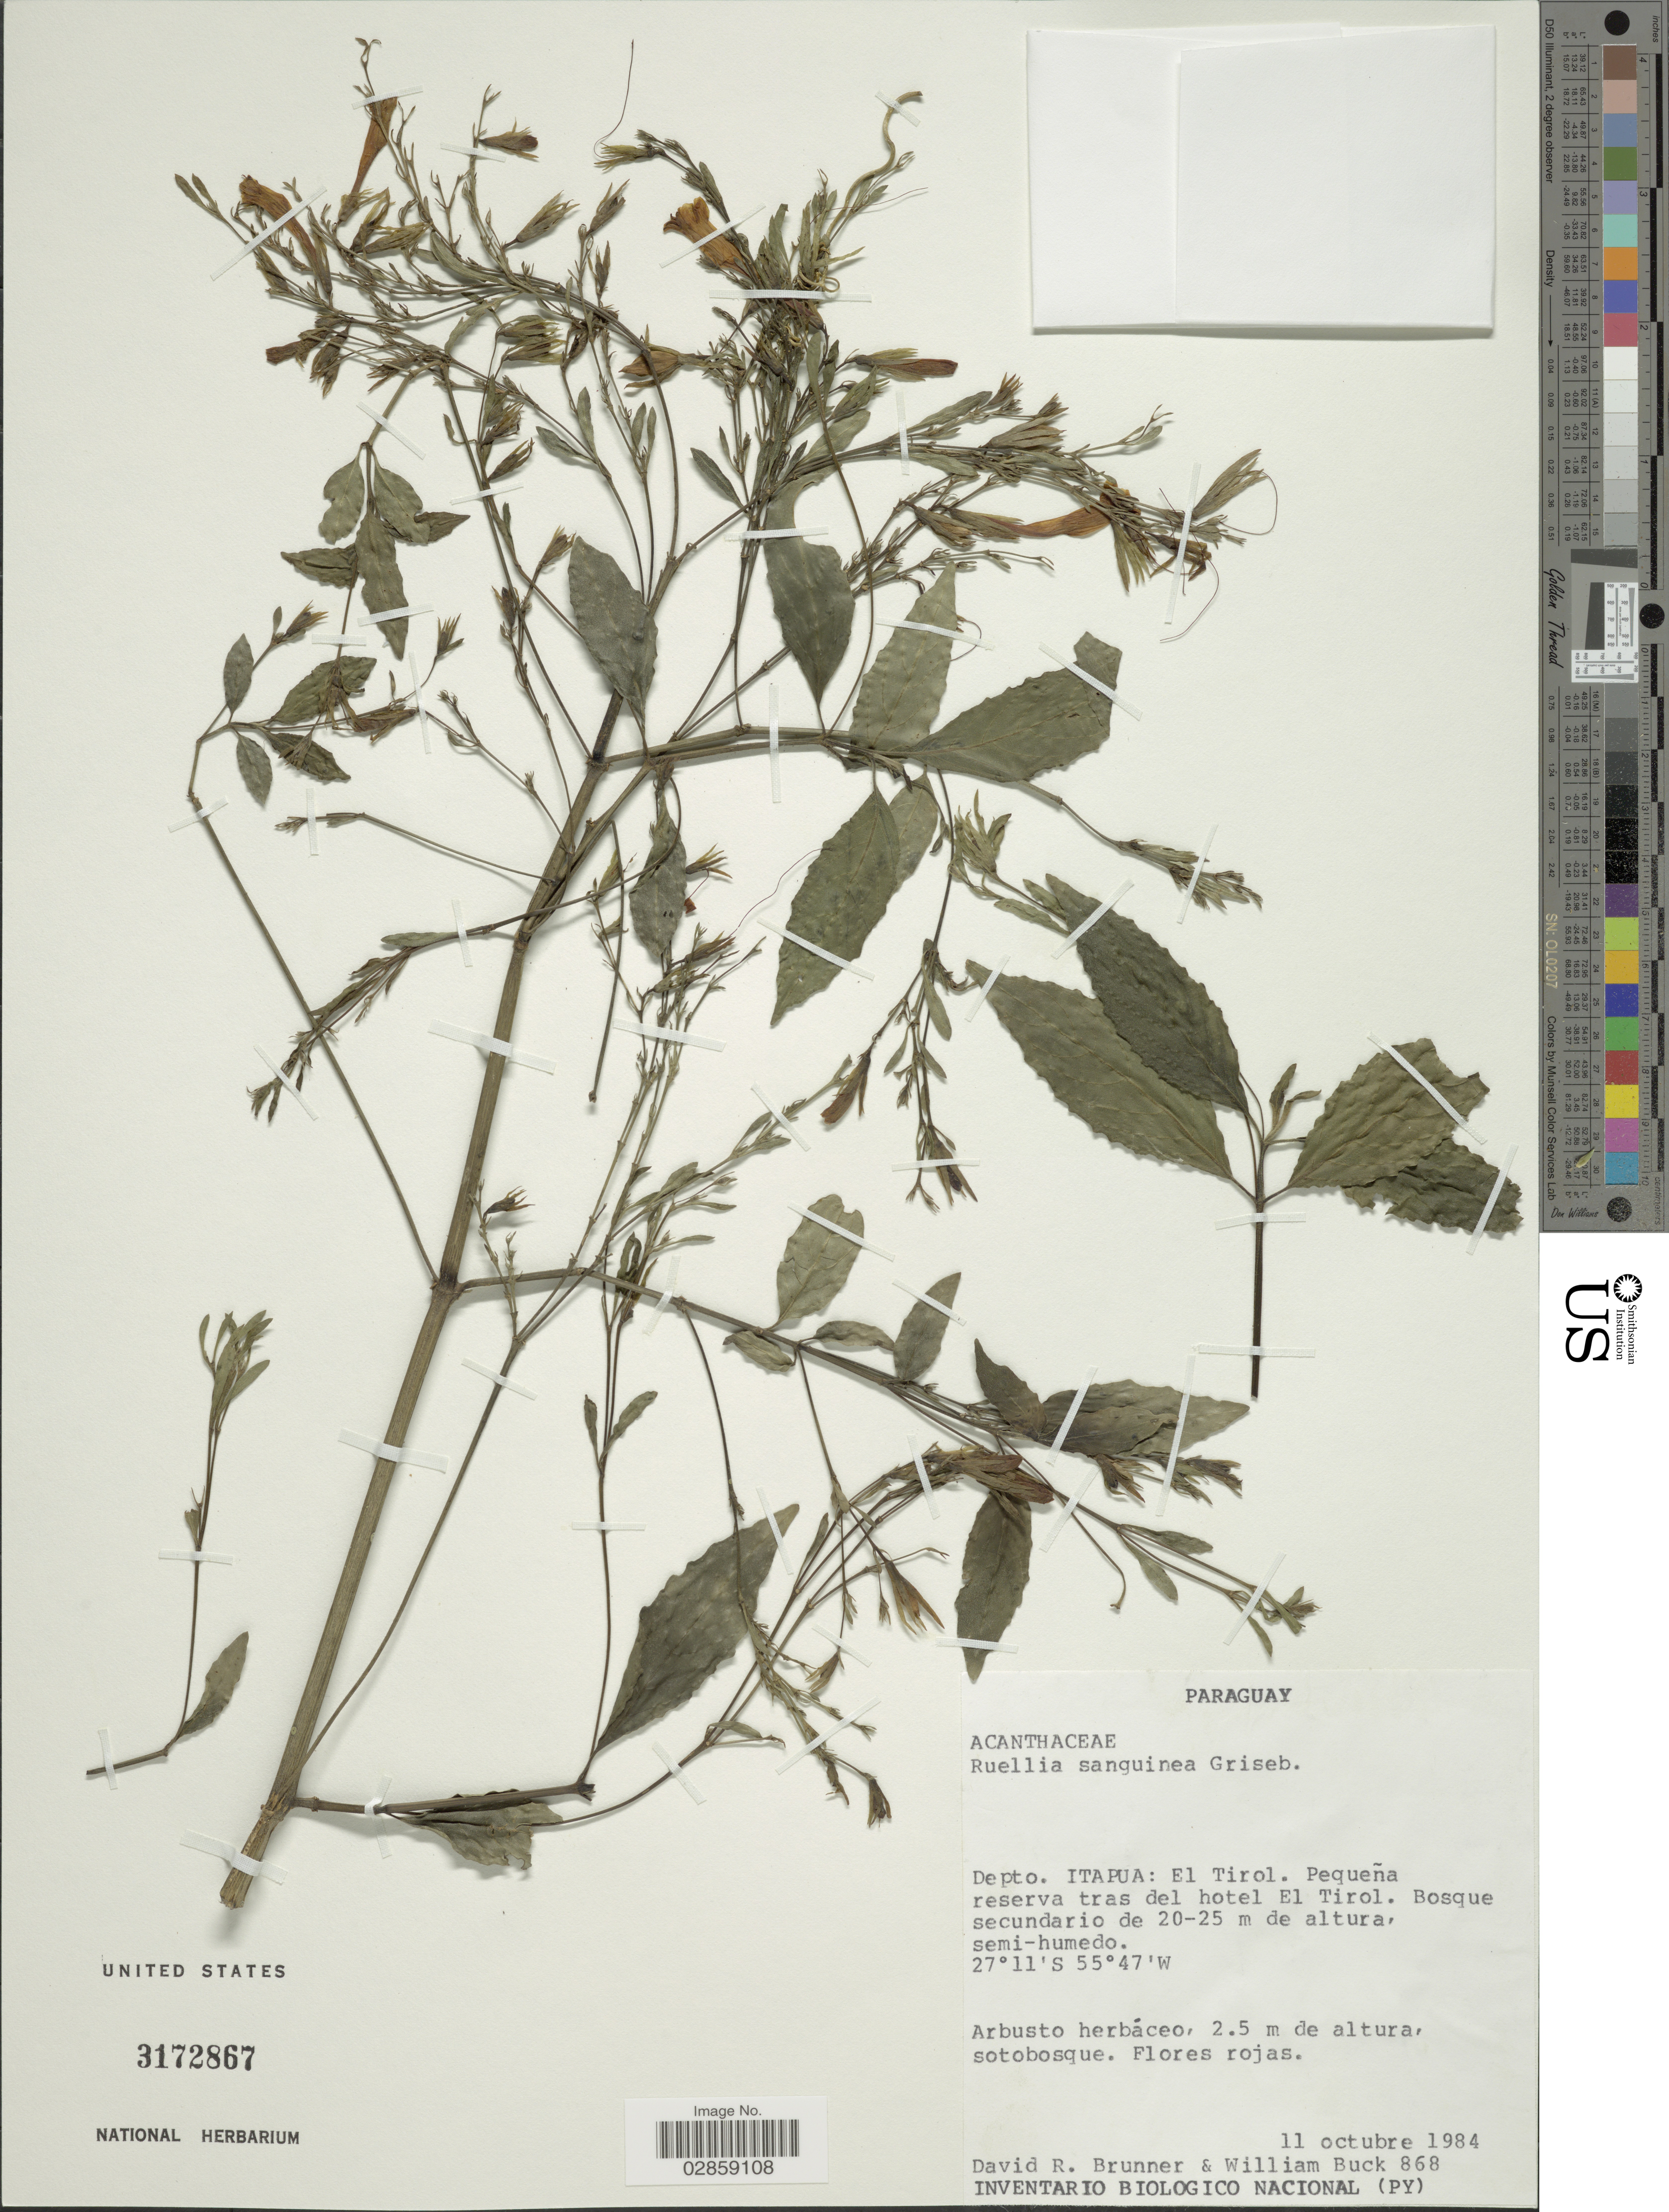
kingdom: Plantae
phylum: Tracheophyta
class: Magnoliopsida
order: Lamiales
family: Acanthaceae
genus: Ruellia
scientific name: Ruellia angustiflora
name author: (Nees) Lindau ex Rambo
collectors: D. R. Brunner & W. Buck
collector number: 868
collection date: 1984-10-11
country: Paraguay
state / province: Itapua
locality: Depto. Itapua: El Tirol. Pequeña reserva tras del hotel El Tirol.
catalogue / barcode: US 3172867